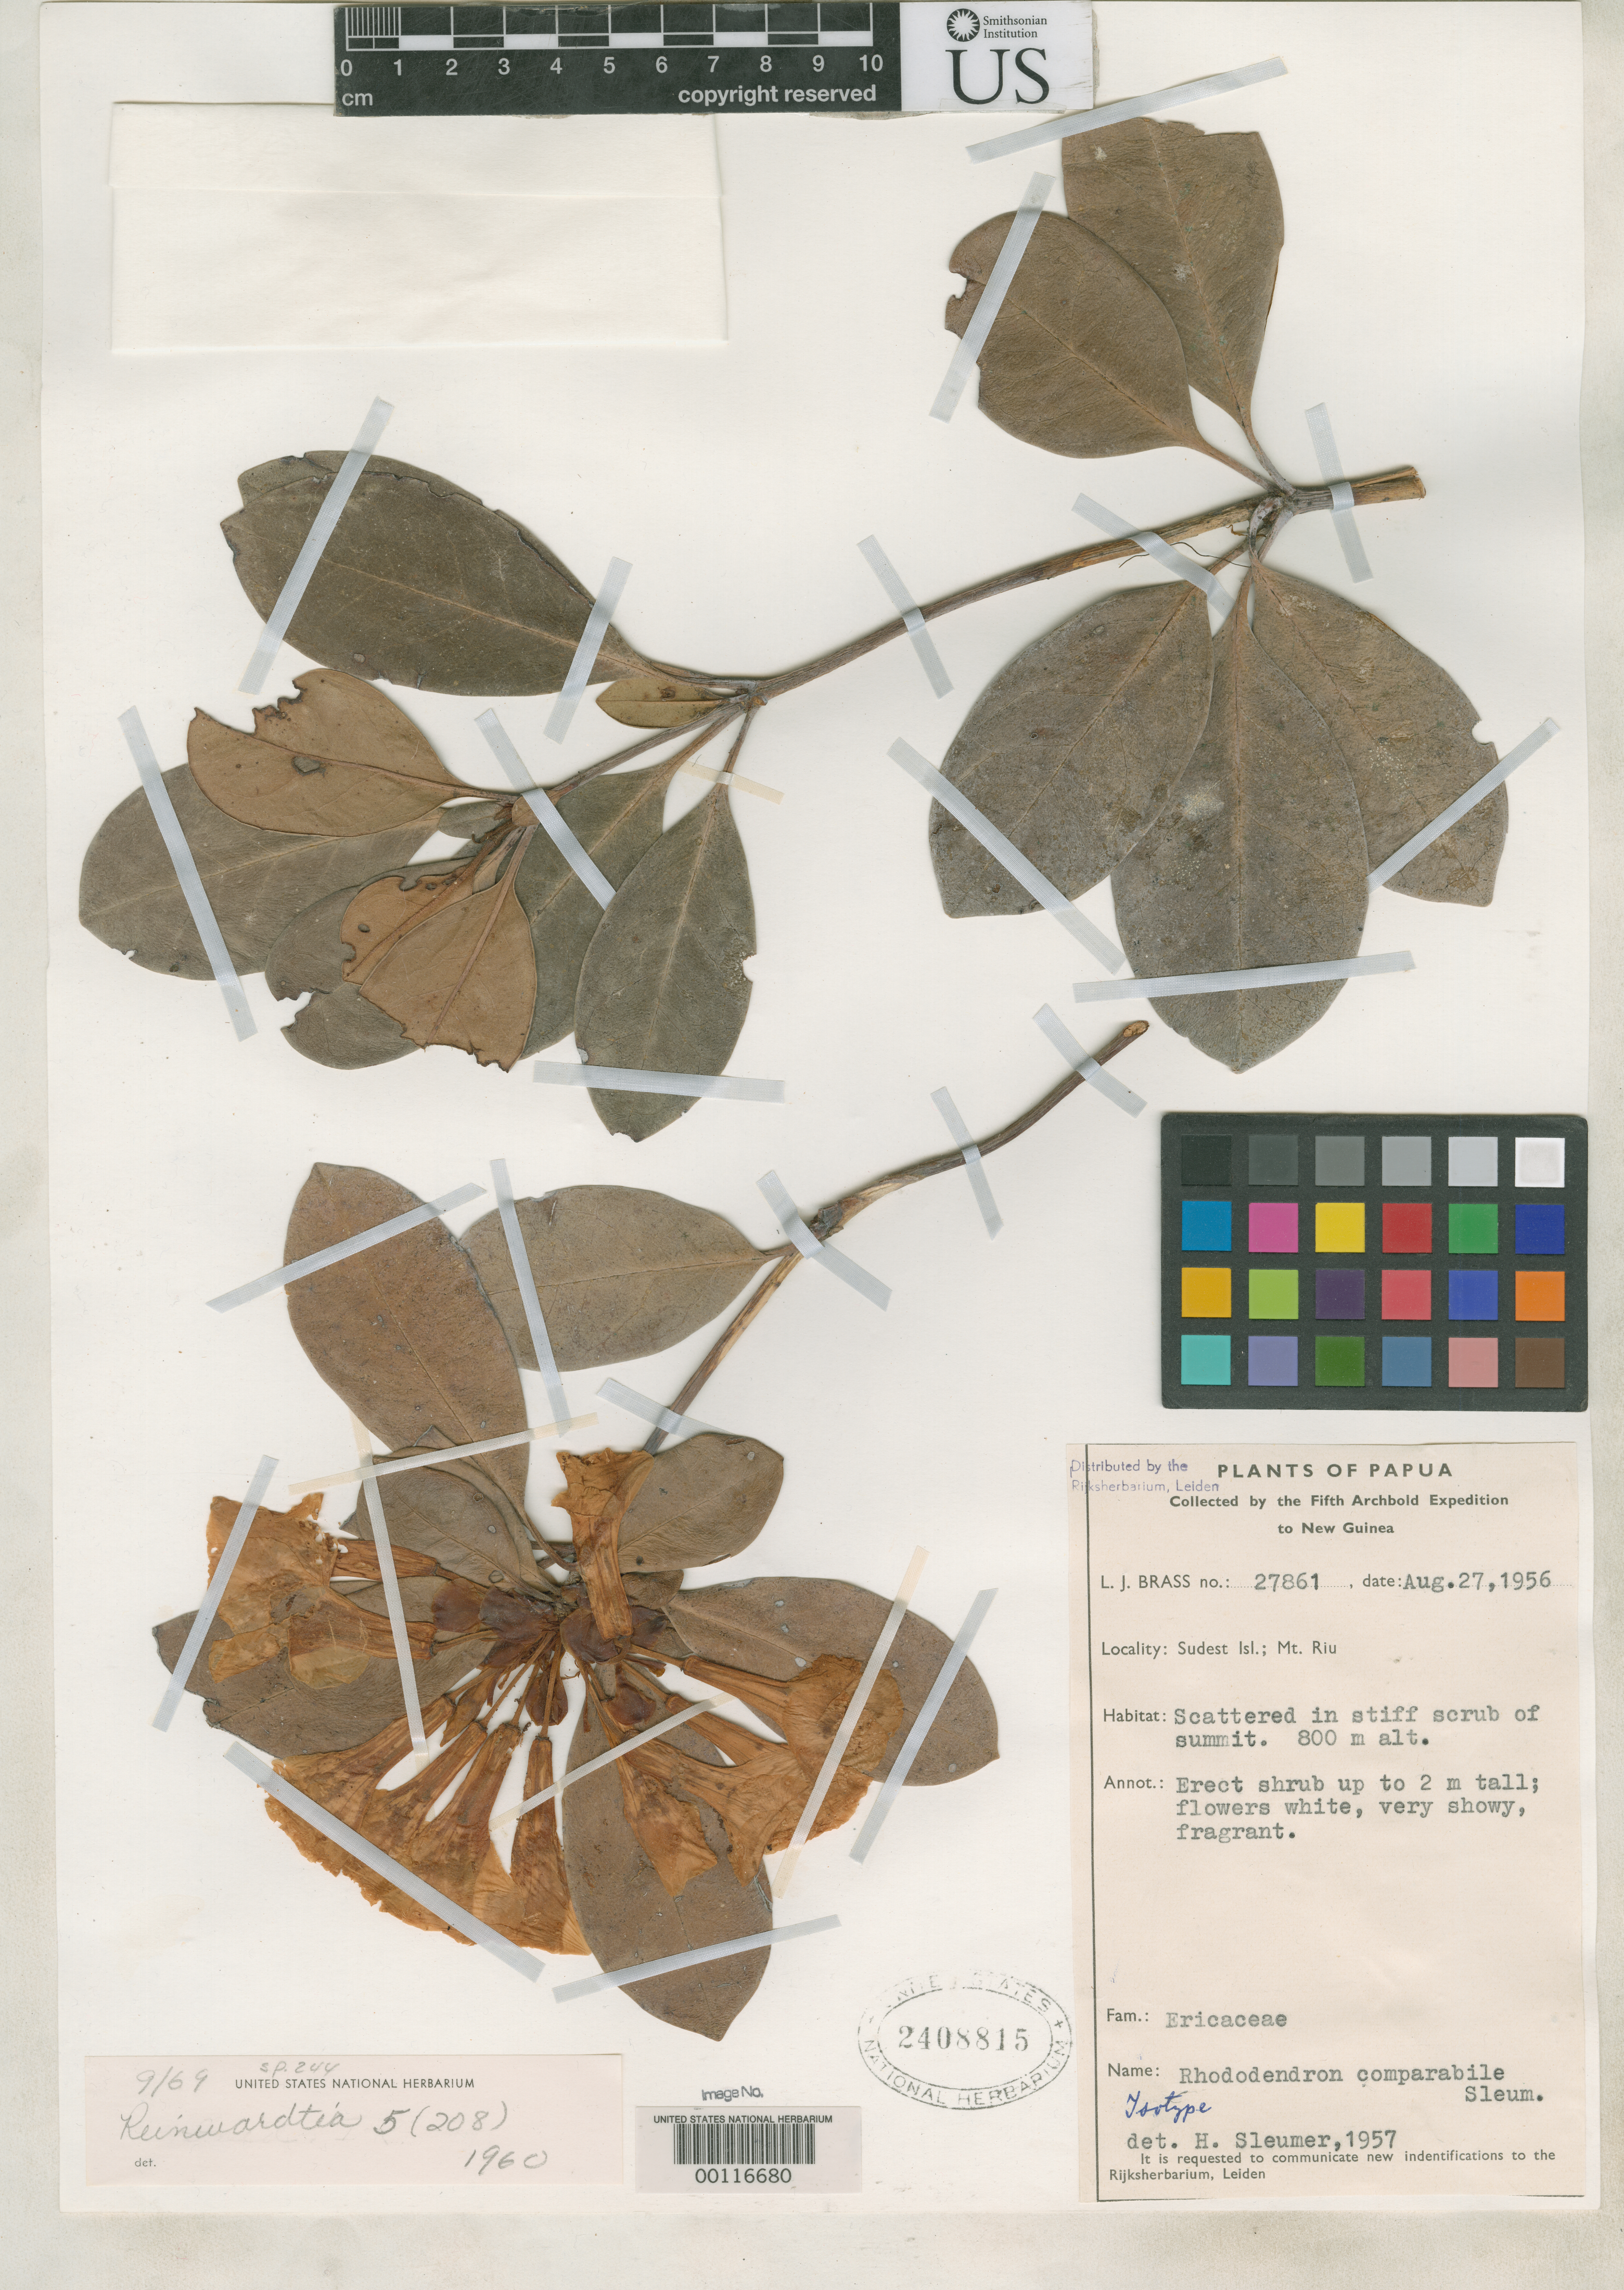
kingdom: Plantae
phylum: Tracheophyta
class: Magnoliopsida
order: Ericales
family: Ericaceae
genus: Rhododendron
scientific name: Rhododendron comparabile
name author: Sleumer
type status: Isotype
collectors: L. J. Brass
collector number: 27861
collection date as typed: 27 Aug 1956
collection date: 1956-08-27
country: Papua New Guinea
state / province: Milne Bay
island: Sudest [Tagula]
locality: Mt. Riu. [Louisade Arch.]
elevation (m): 800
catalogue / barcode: US 2408815